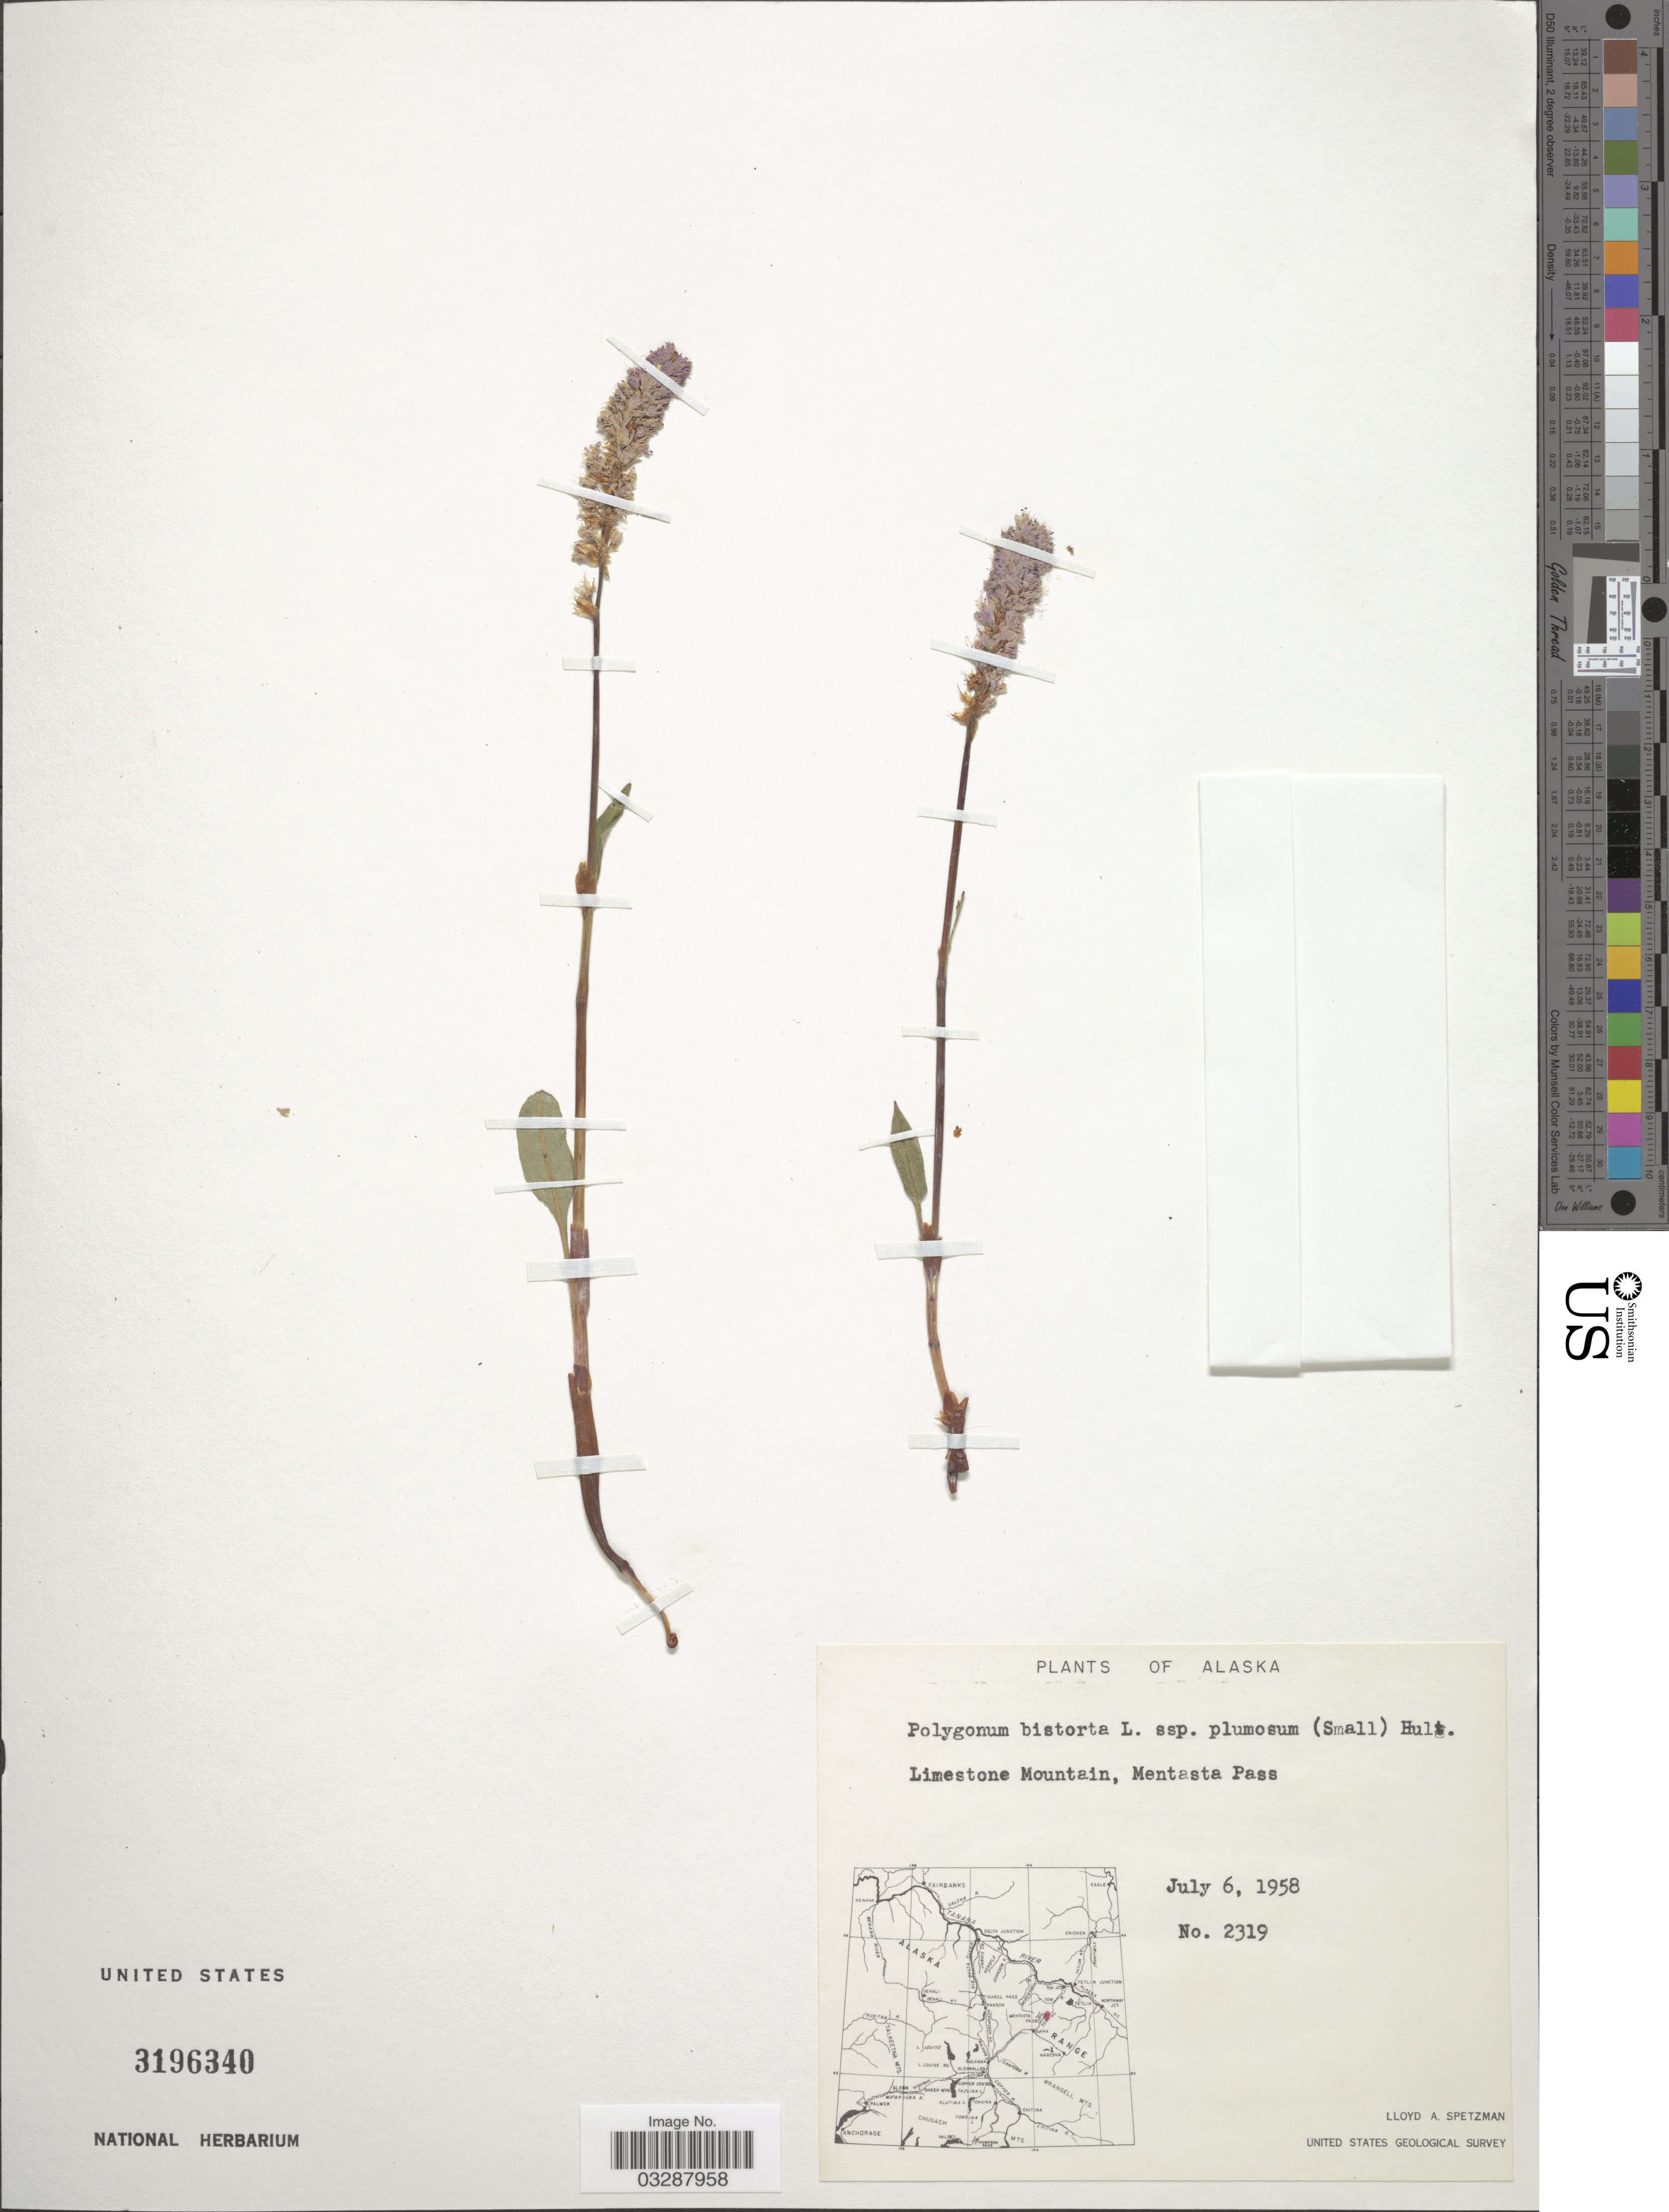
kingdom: Plantae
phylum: Tracheophyta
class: Magnoliopsida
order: Caryophyllales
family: Polygonaceae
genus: Bistorta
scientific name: Bistorta plumosa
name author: (Small) Greene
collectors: L. Spetzman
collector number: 2319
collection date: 1958-07-06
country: United States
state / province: Alaska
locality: Limestone Mountain, Mentasta Pass.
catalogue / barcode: US 3196340